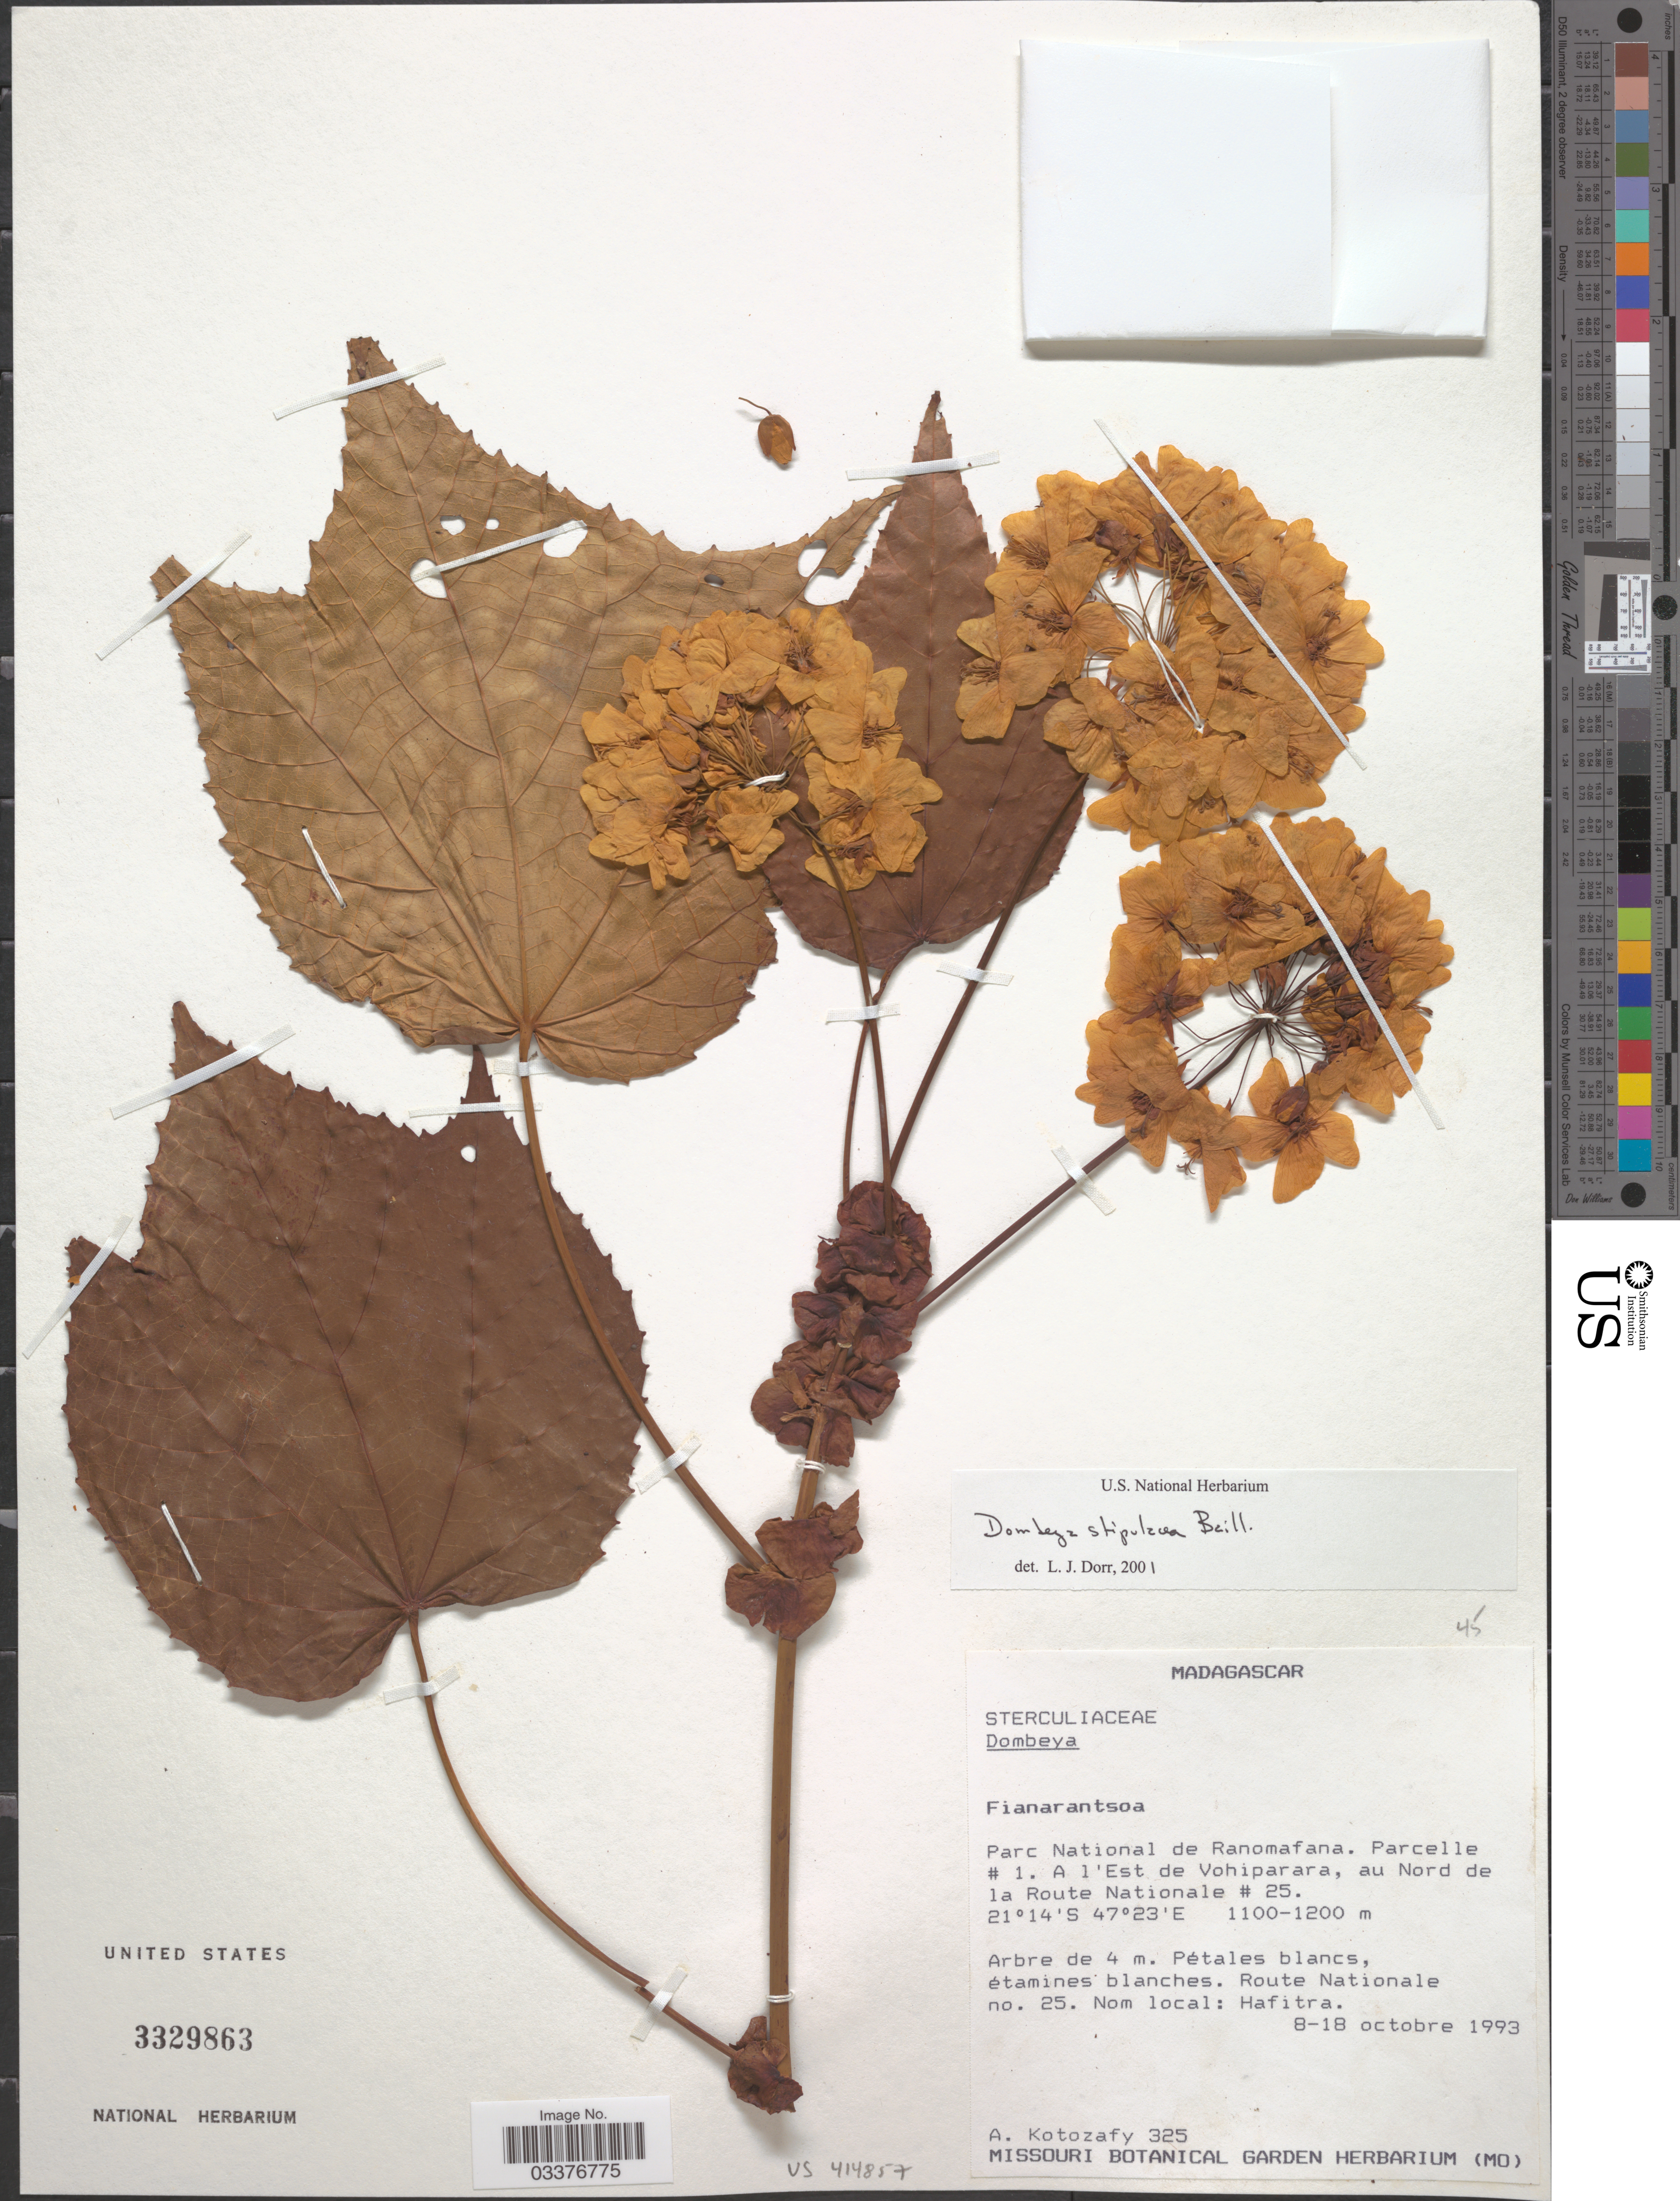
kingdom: Plantae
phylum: Tracheophyta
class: Magnoliopsida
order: Malvales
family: Malvaceae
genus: Dombeya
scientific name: Dombeya stipulacea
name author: Baill.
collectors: A. Kotozafy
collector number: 325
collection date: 1993-10-08/1993-10-18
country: Madagascar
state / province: Haute Matsiatra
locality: Parc National de Ranomafana. Parcelle # 1. A l' Est de Vohiparara, au Nord de la Route Nationale # 25.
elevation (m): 1100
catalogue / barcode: US 3329863